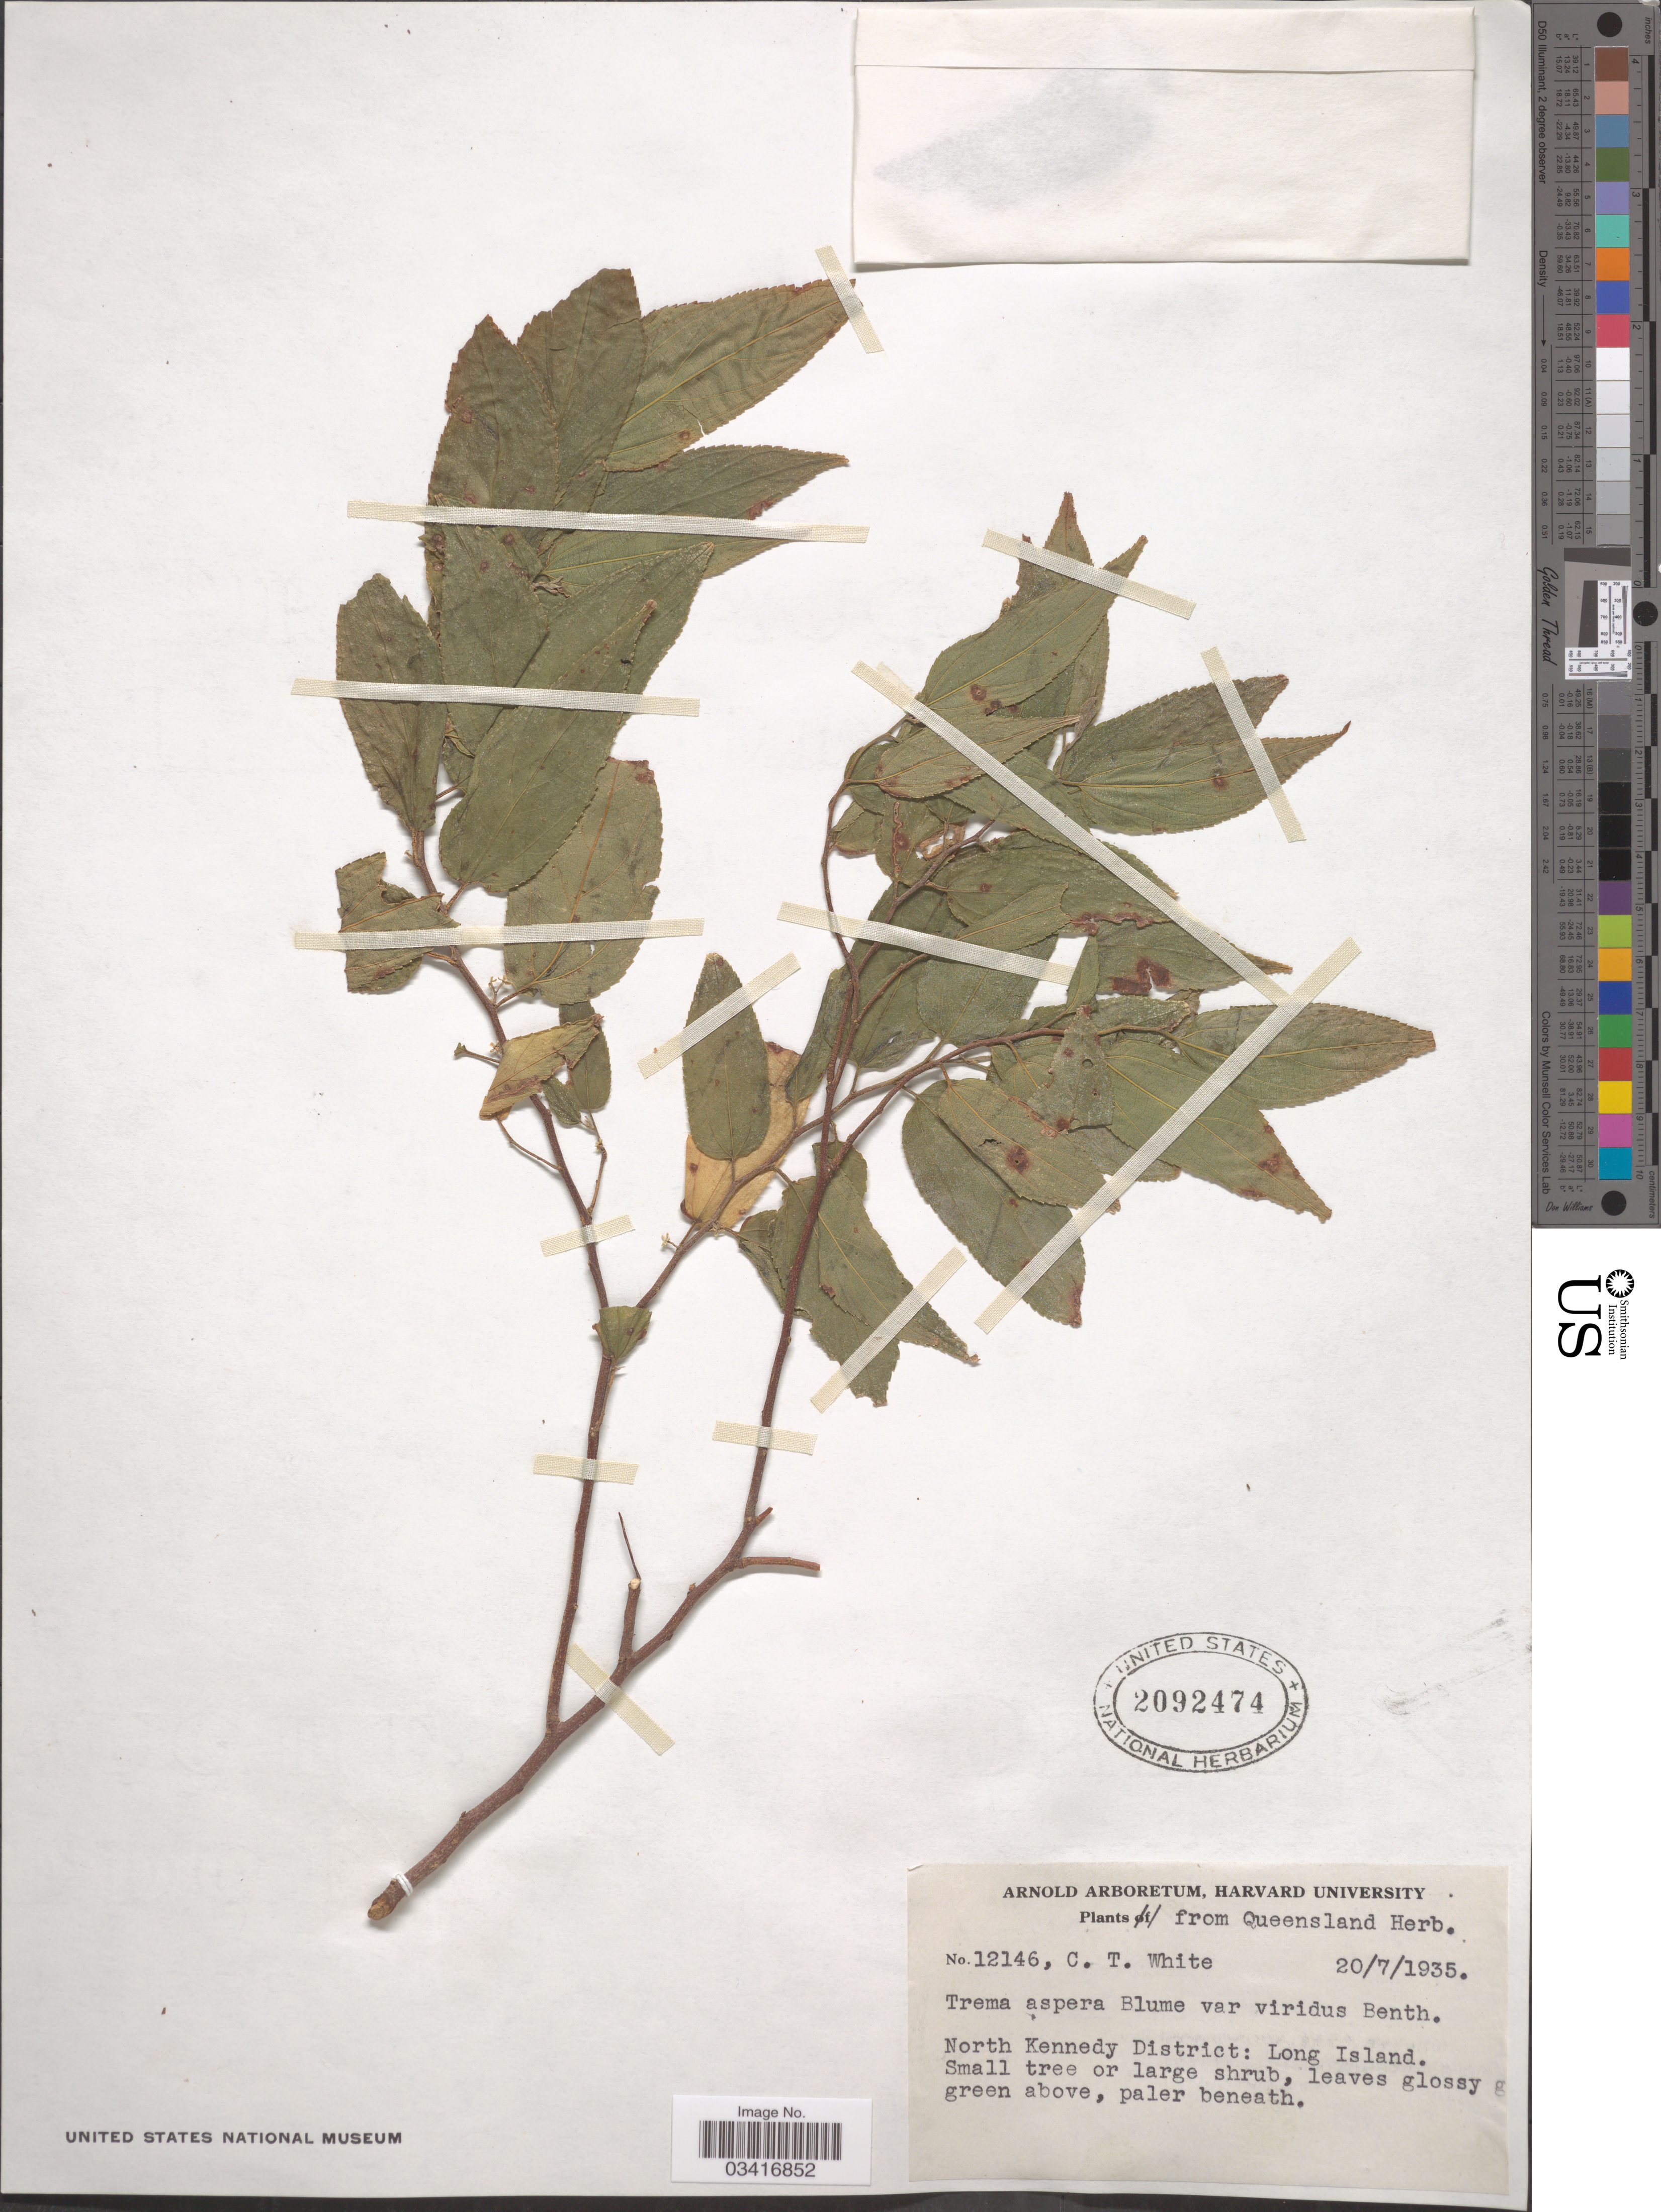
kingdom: Plantae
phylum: Tracheophyta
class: Magnoliopsida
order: Rosales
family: Cannabaceae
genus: Trema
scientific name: Trema asperum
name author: (Brongn.) Blume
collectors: C. T. White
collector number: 12146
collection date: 1935-07-20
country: Australia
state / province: Queensland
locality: North Kennedy District: Long Island.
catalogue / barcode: US 2092474